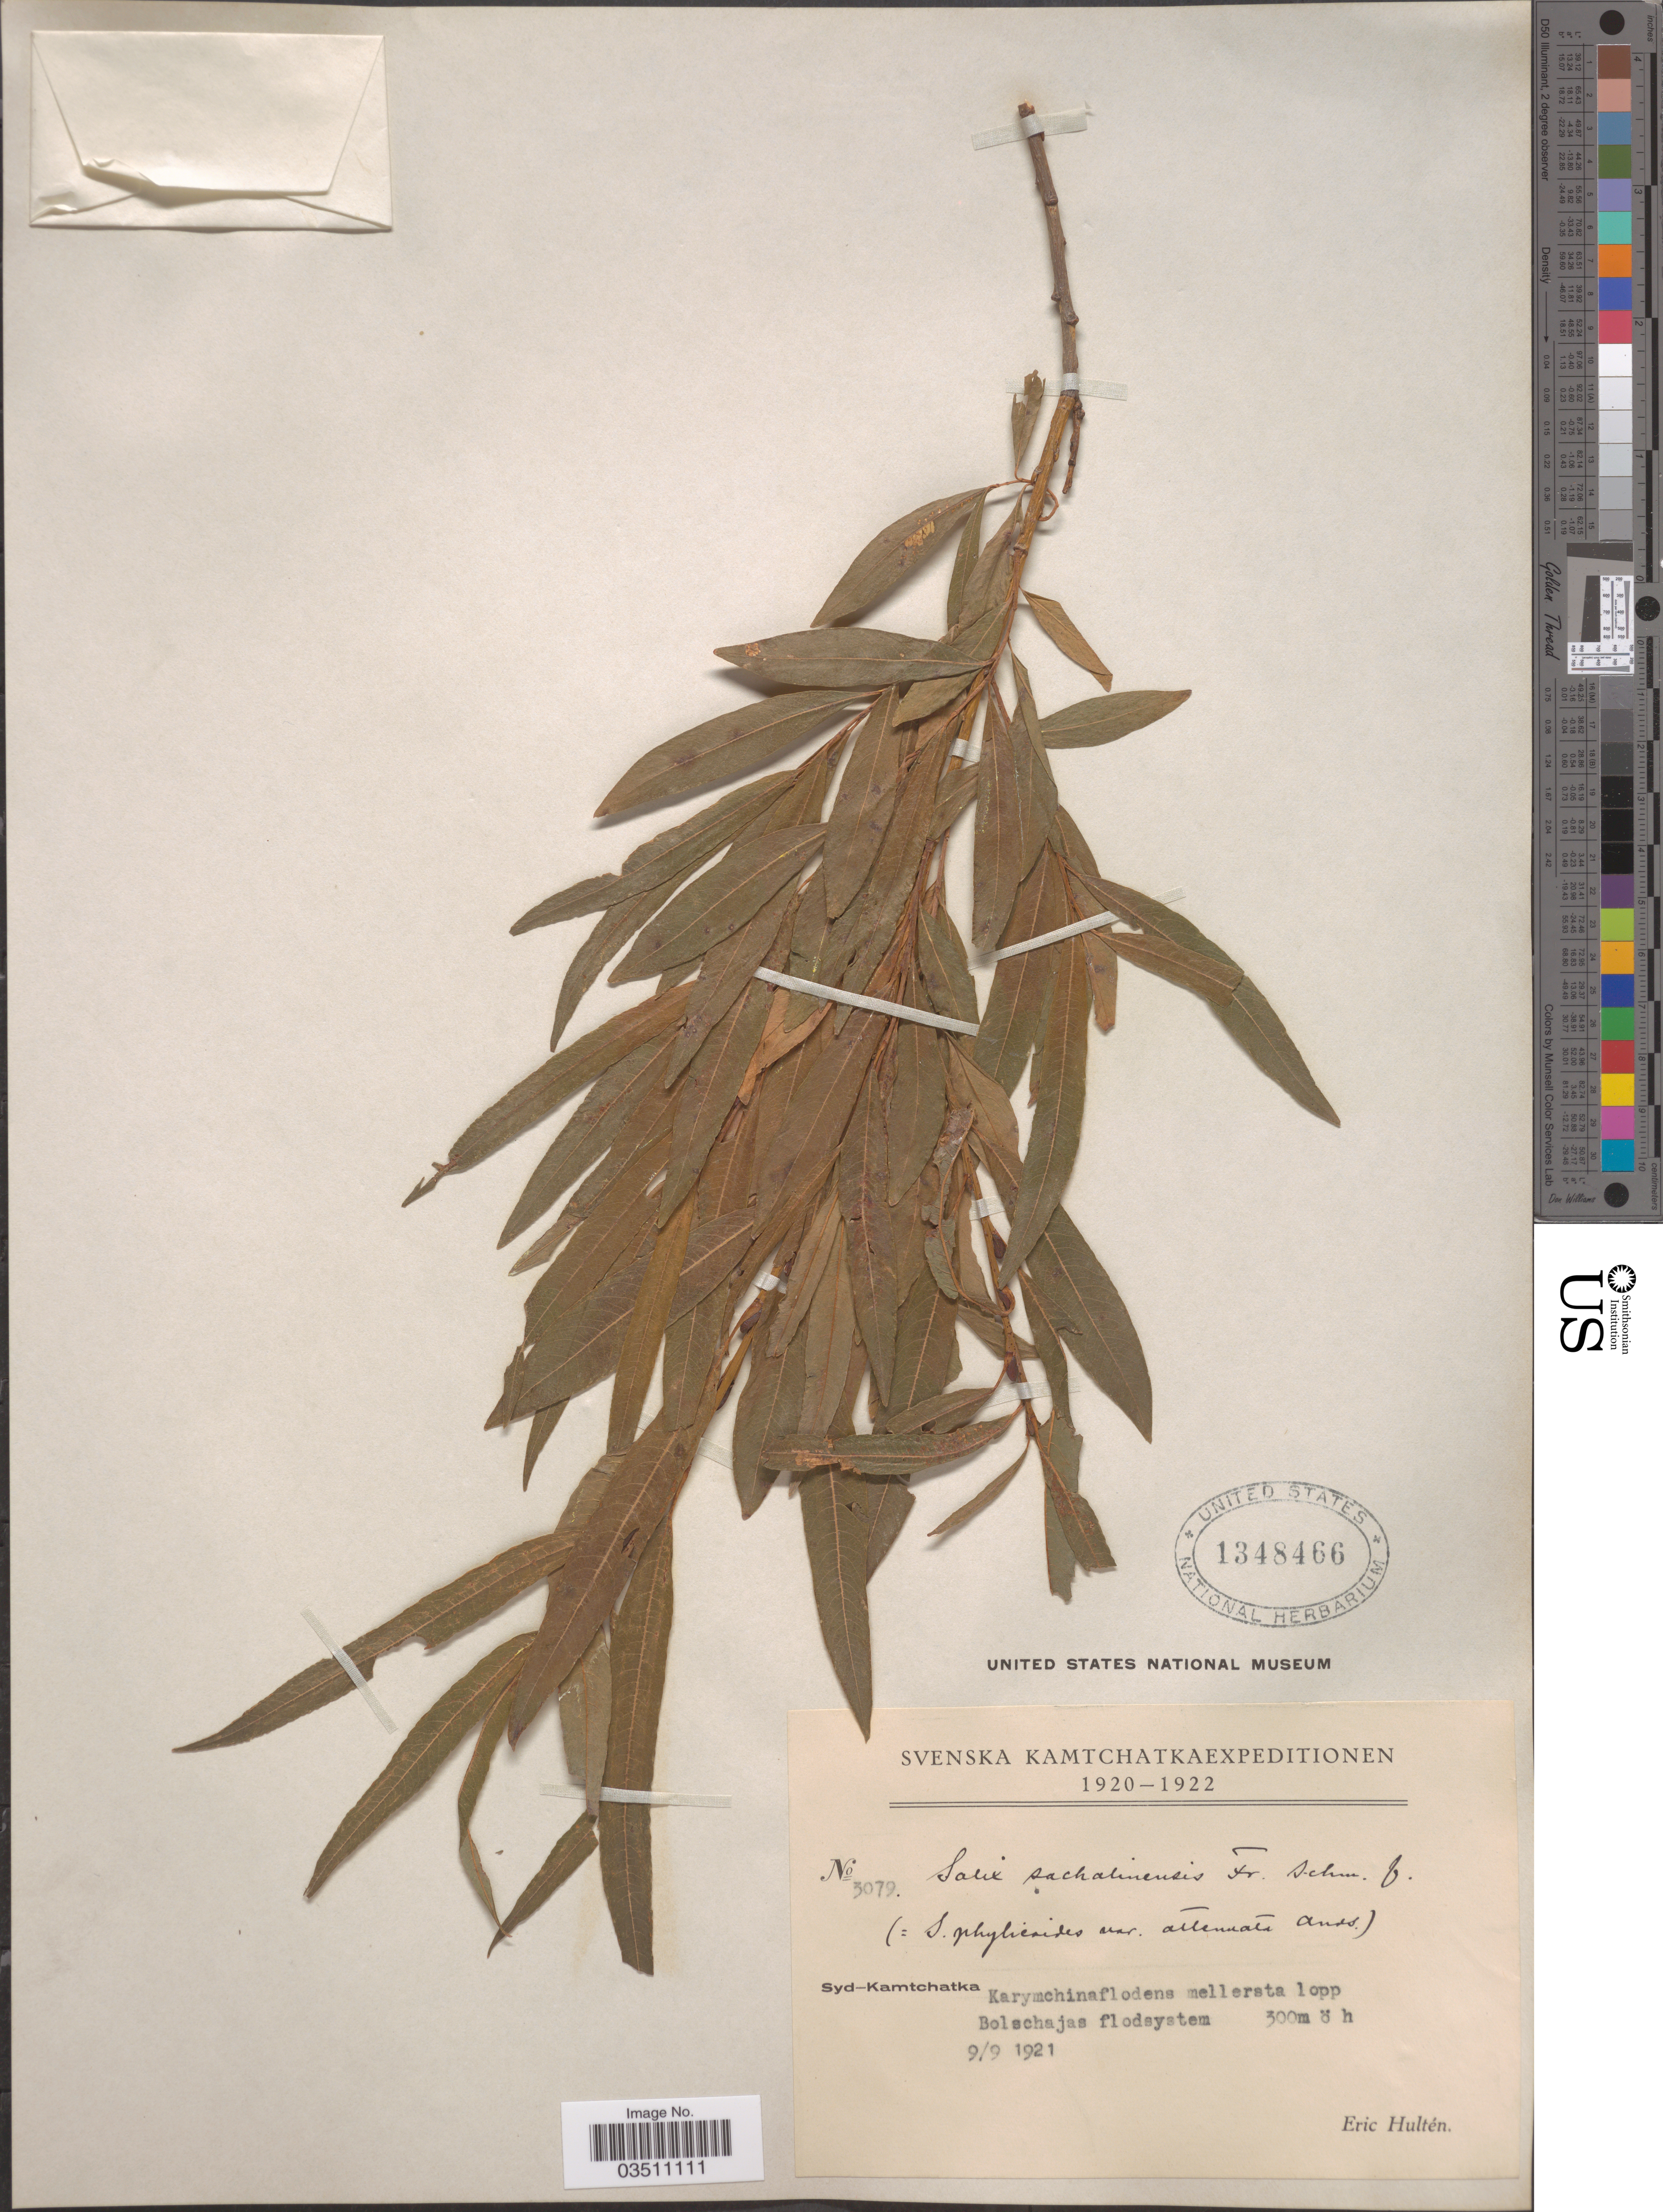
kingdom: Plantae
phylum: Tracheophyta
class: Magnoliopsida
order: Malpighiales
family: Salicaceae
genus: Salix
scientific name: Salix sachalinensis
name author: F. Schmidt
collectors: E. G. Hultén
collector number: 3079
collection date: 1921-09-09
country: Russian Federation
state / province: Kamchatka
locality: Syd-Kamtchatka. Karymchinaflodens mellerata lopp Bolschajas flodsystem.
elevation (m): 300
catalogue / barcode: US 1348466